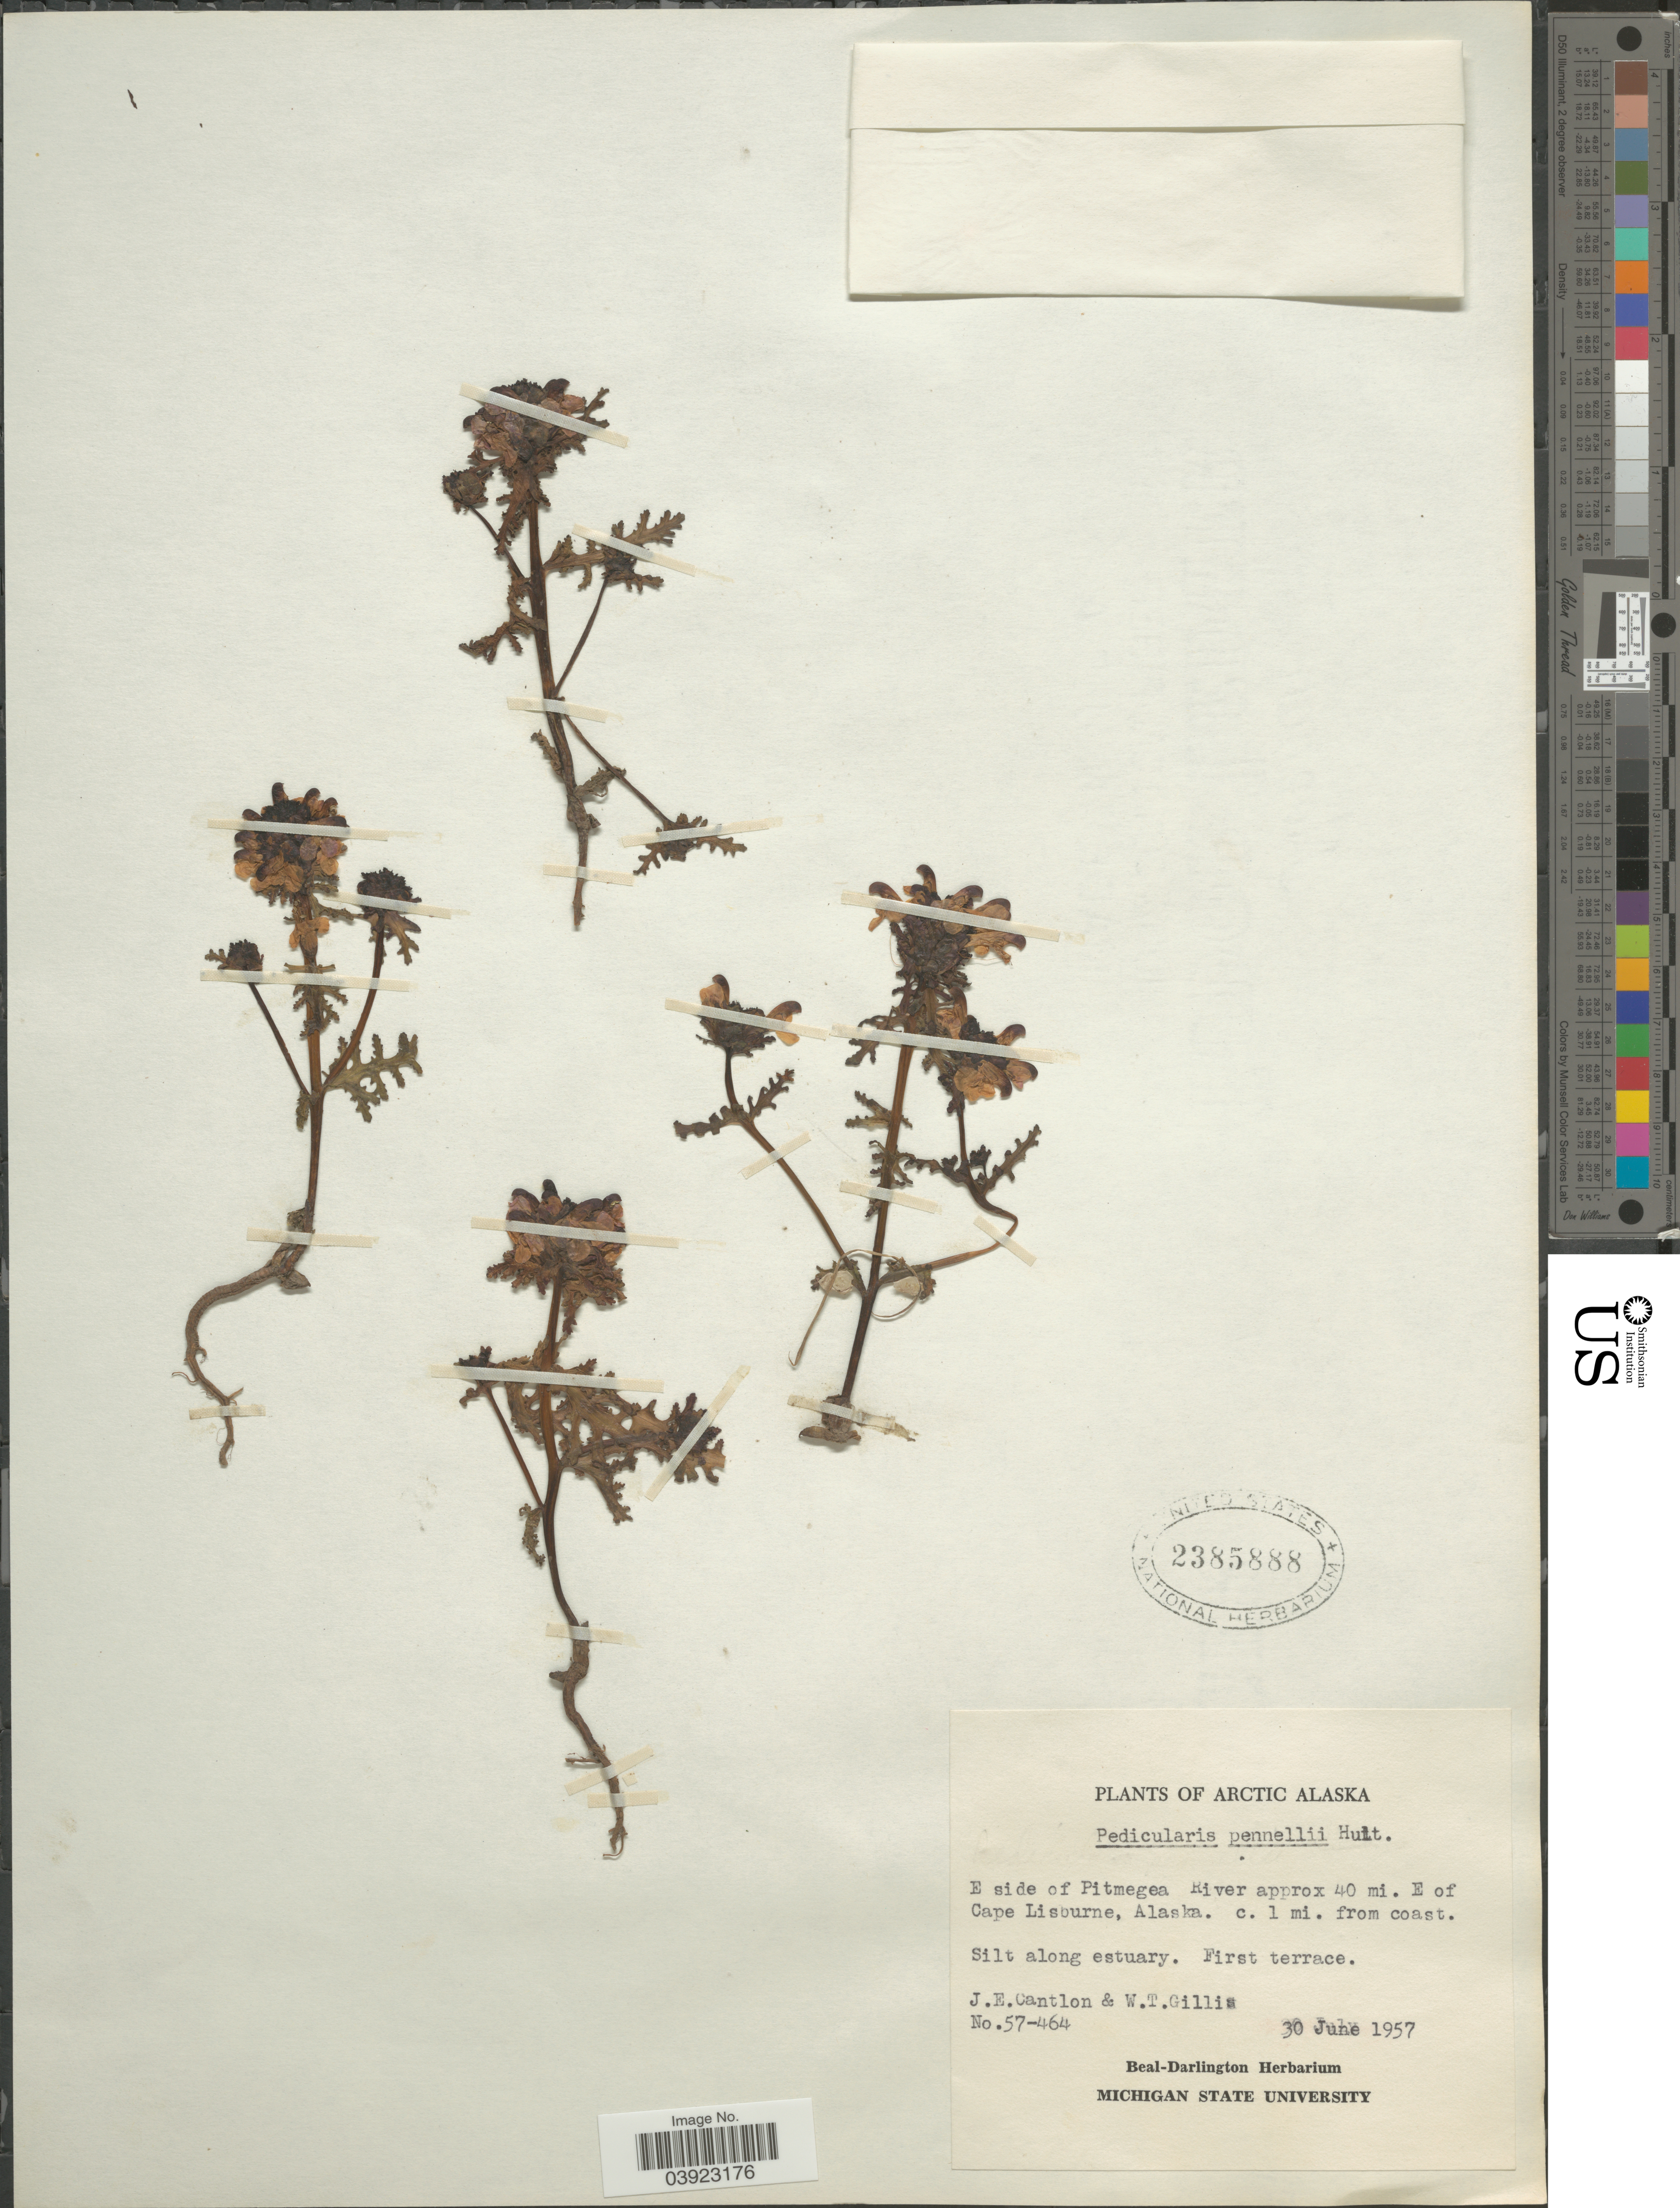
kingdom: Plantae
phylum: Tracheophyta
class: Magnoliopsida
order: Lamiales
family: Orobanchaceae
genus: Pedicularis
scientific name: Pedicularis pennellii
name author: Hultén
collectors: J. Cantlon & W. T. Gillis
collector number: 57-464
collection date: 1957-06-30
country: United States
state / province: Alaska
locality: Arctic Alaska. E side of Pitmegea River approx. 40 mi. E of Cape Lisburne. c. 1 mi. from coast.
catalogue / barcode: US 2385888